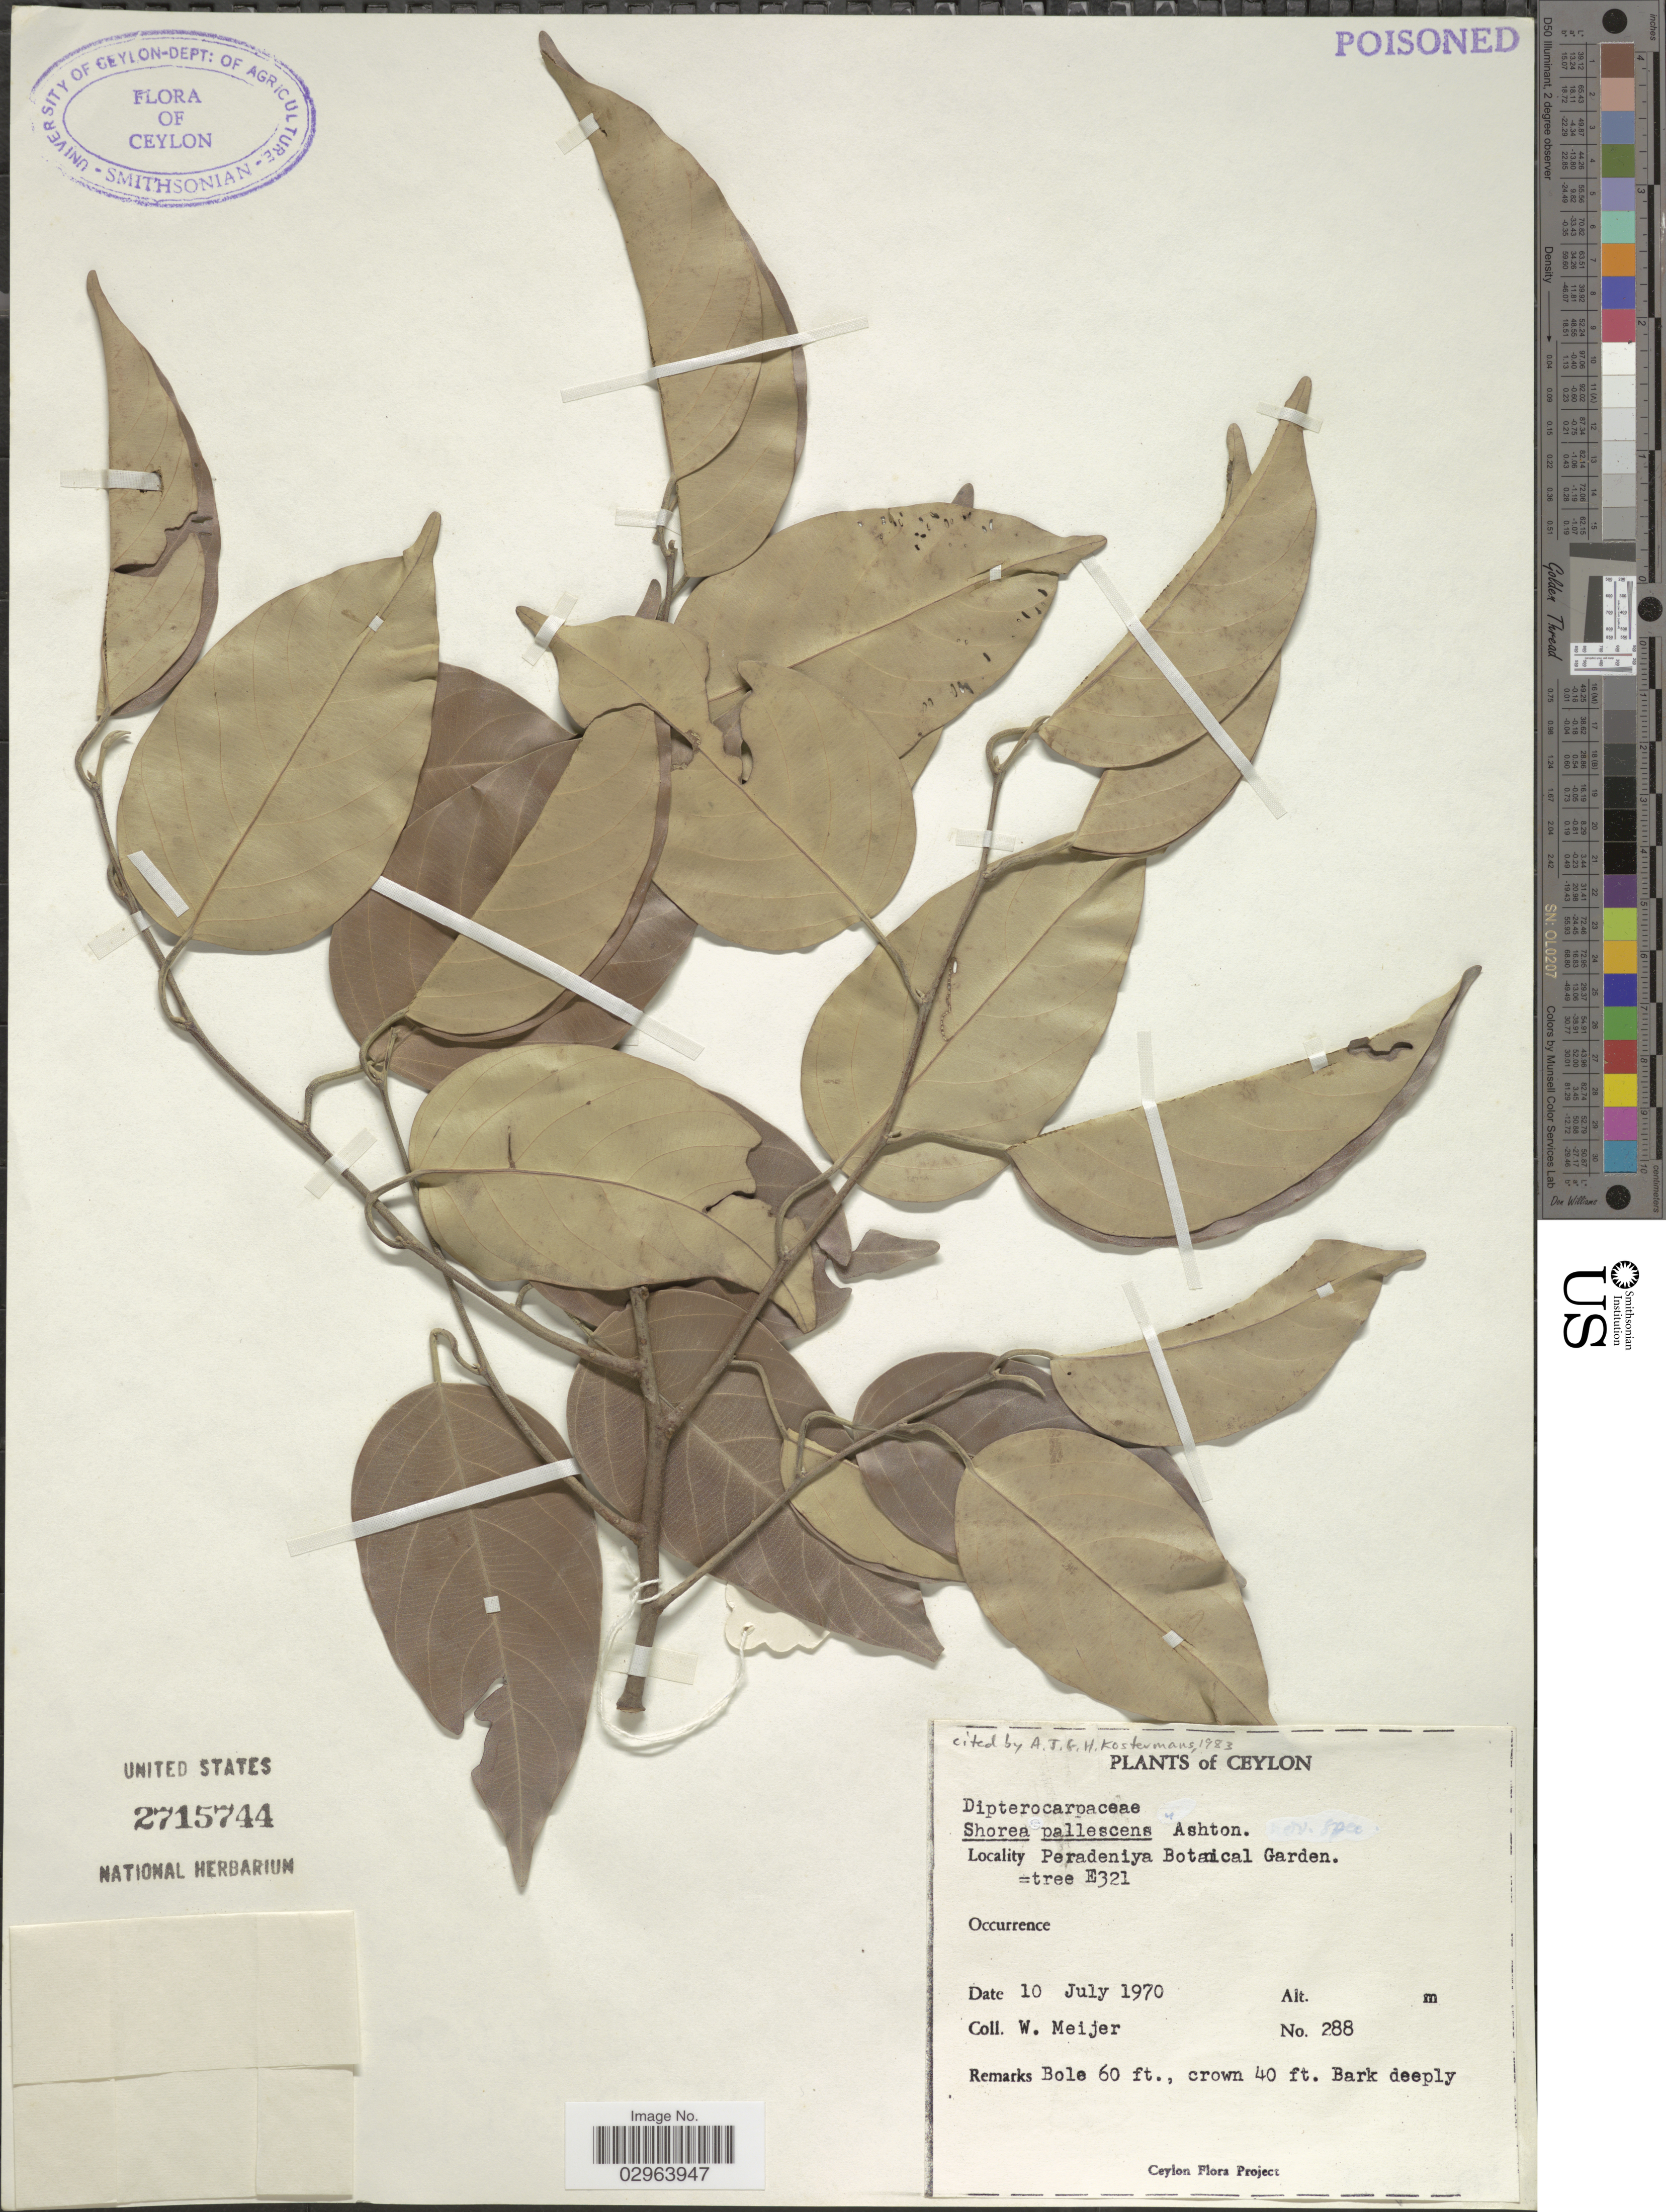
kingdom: Plantae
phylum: Tracheophyta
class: Magnoliopsida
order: Malvales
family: Dipterocarpaceae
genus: Shorea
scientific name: Shorea pallescens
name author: P.S. Ashton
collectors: W. Meijer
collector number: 288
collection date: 1970-07-10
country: Sri Lanka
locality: Ceylon. Peradeniya Botanical Garden.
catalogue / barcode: US 2715744